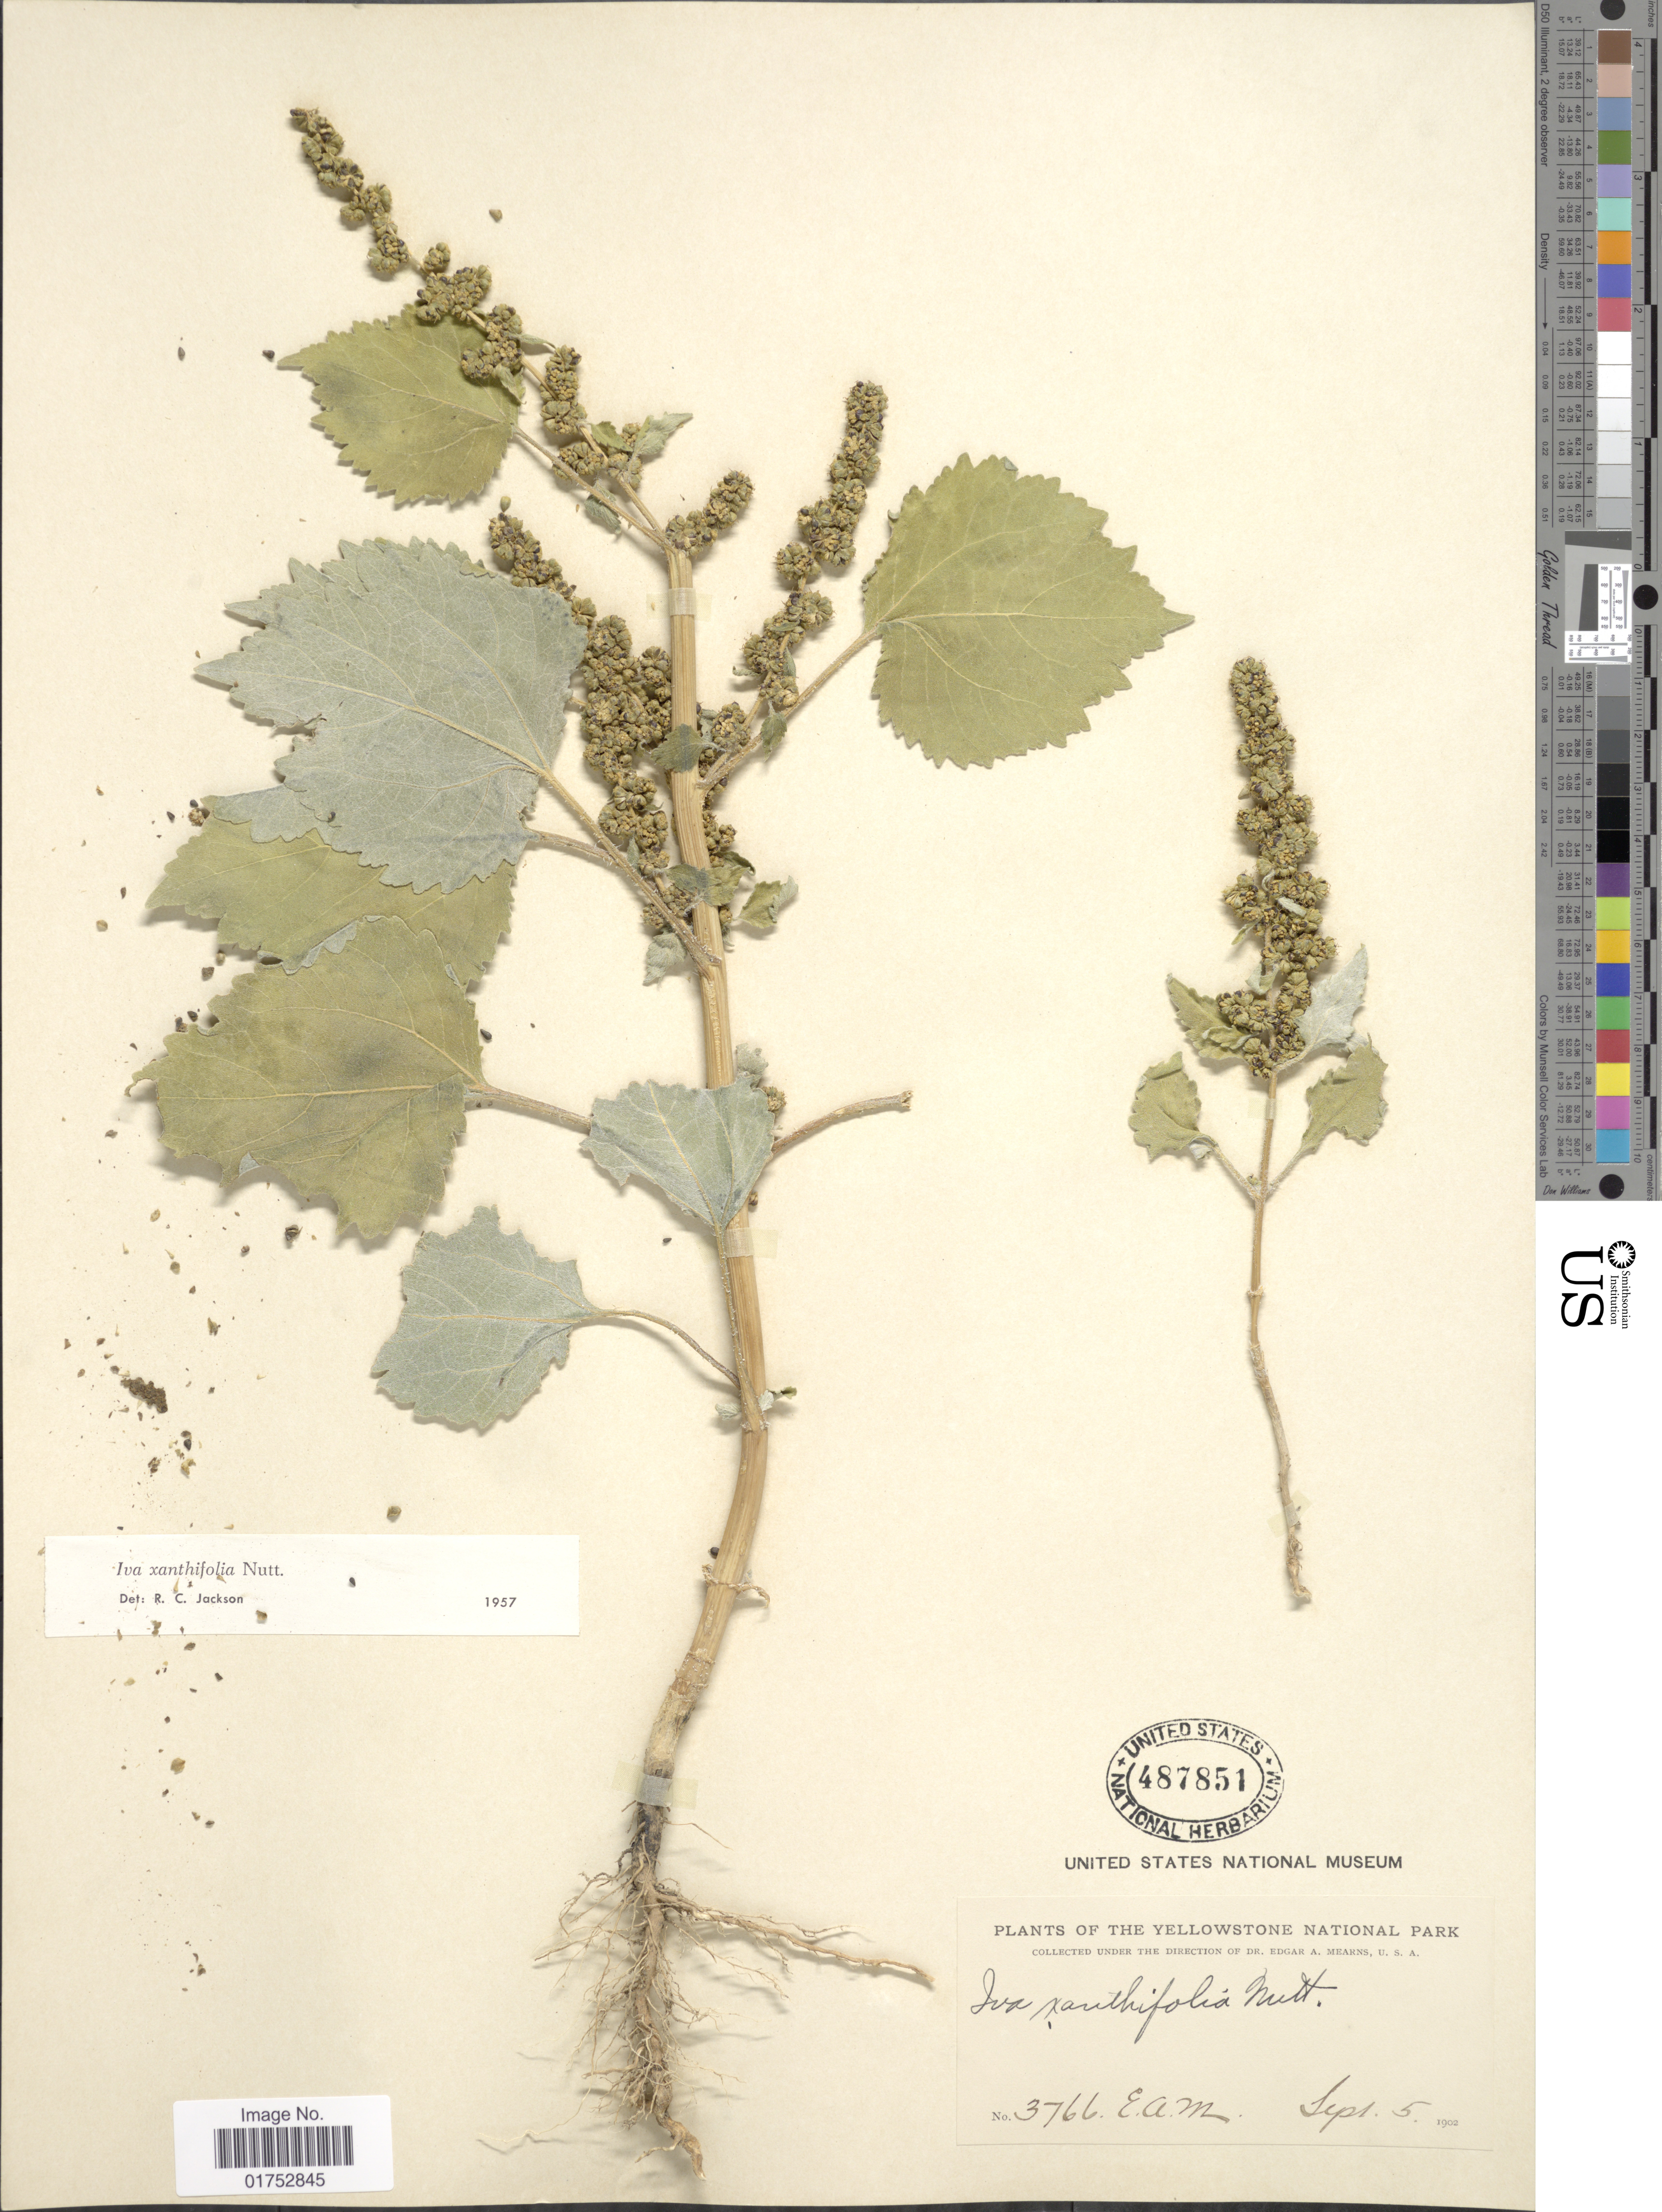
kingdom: Plantae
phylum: Tracheophyta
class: Magnoliopsida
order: Asterales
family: Asteraceae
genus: Iva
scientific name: Iva xanthifolia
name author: Nutt.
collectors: E. A. Mearns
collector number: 3766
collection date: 1902-09-05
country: United States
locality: Yellowstone National Park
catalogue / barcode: US 487851